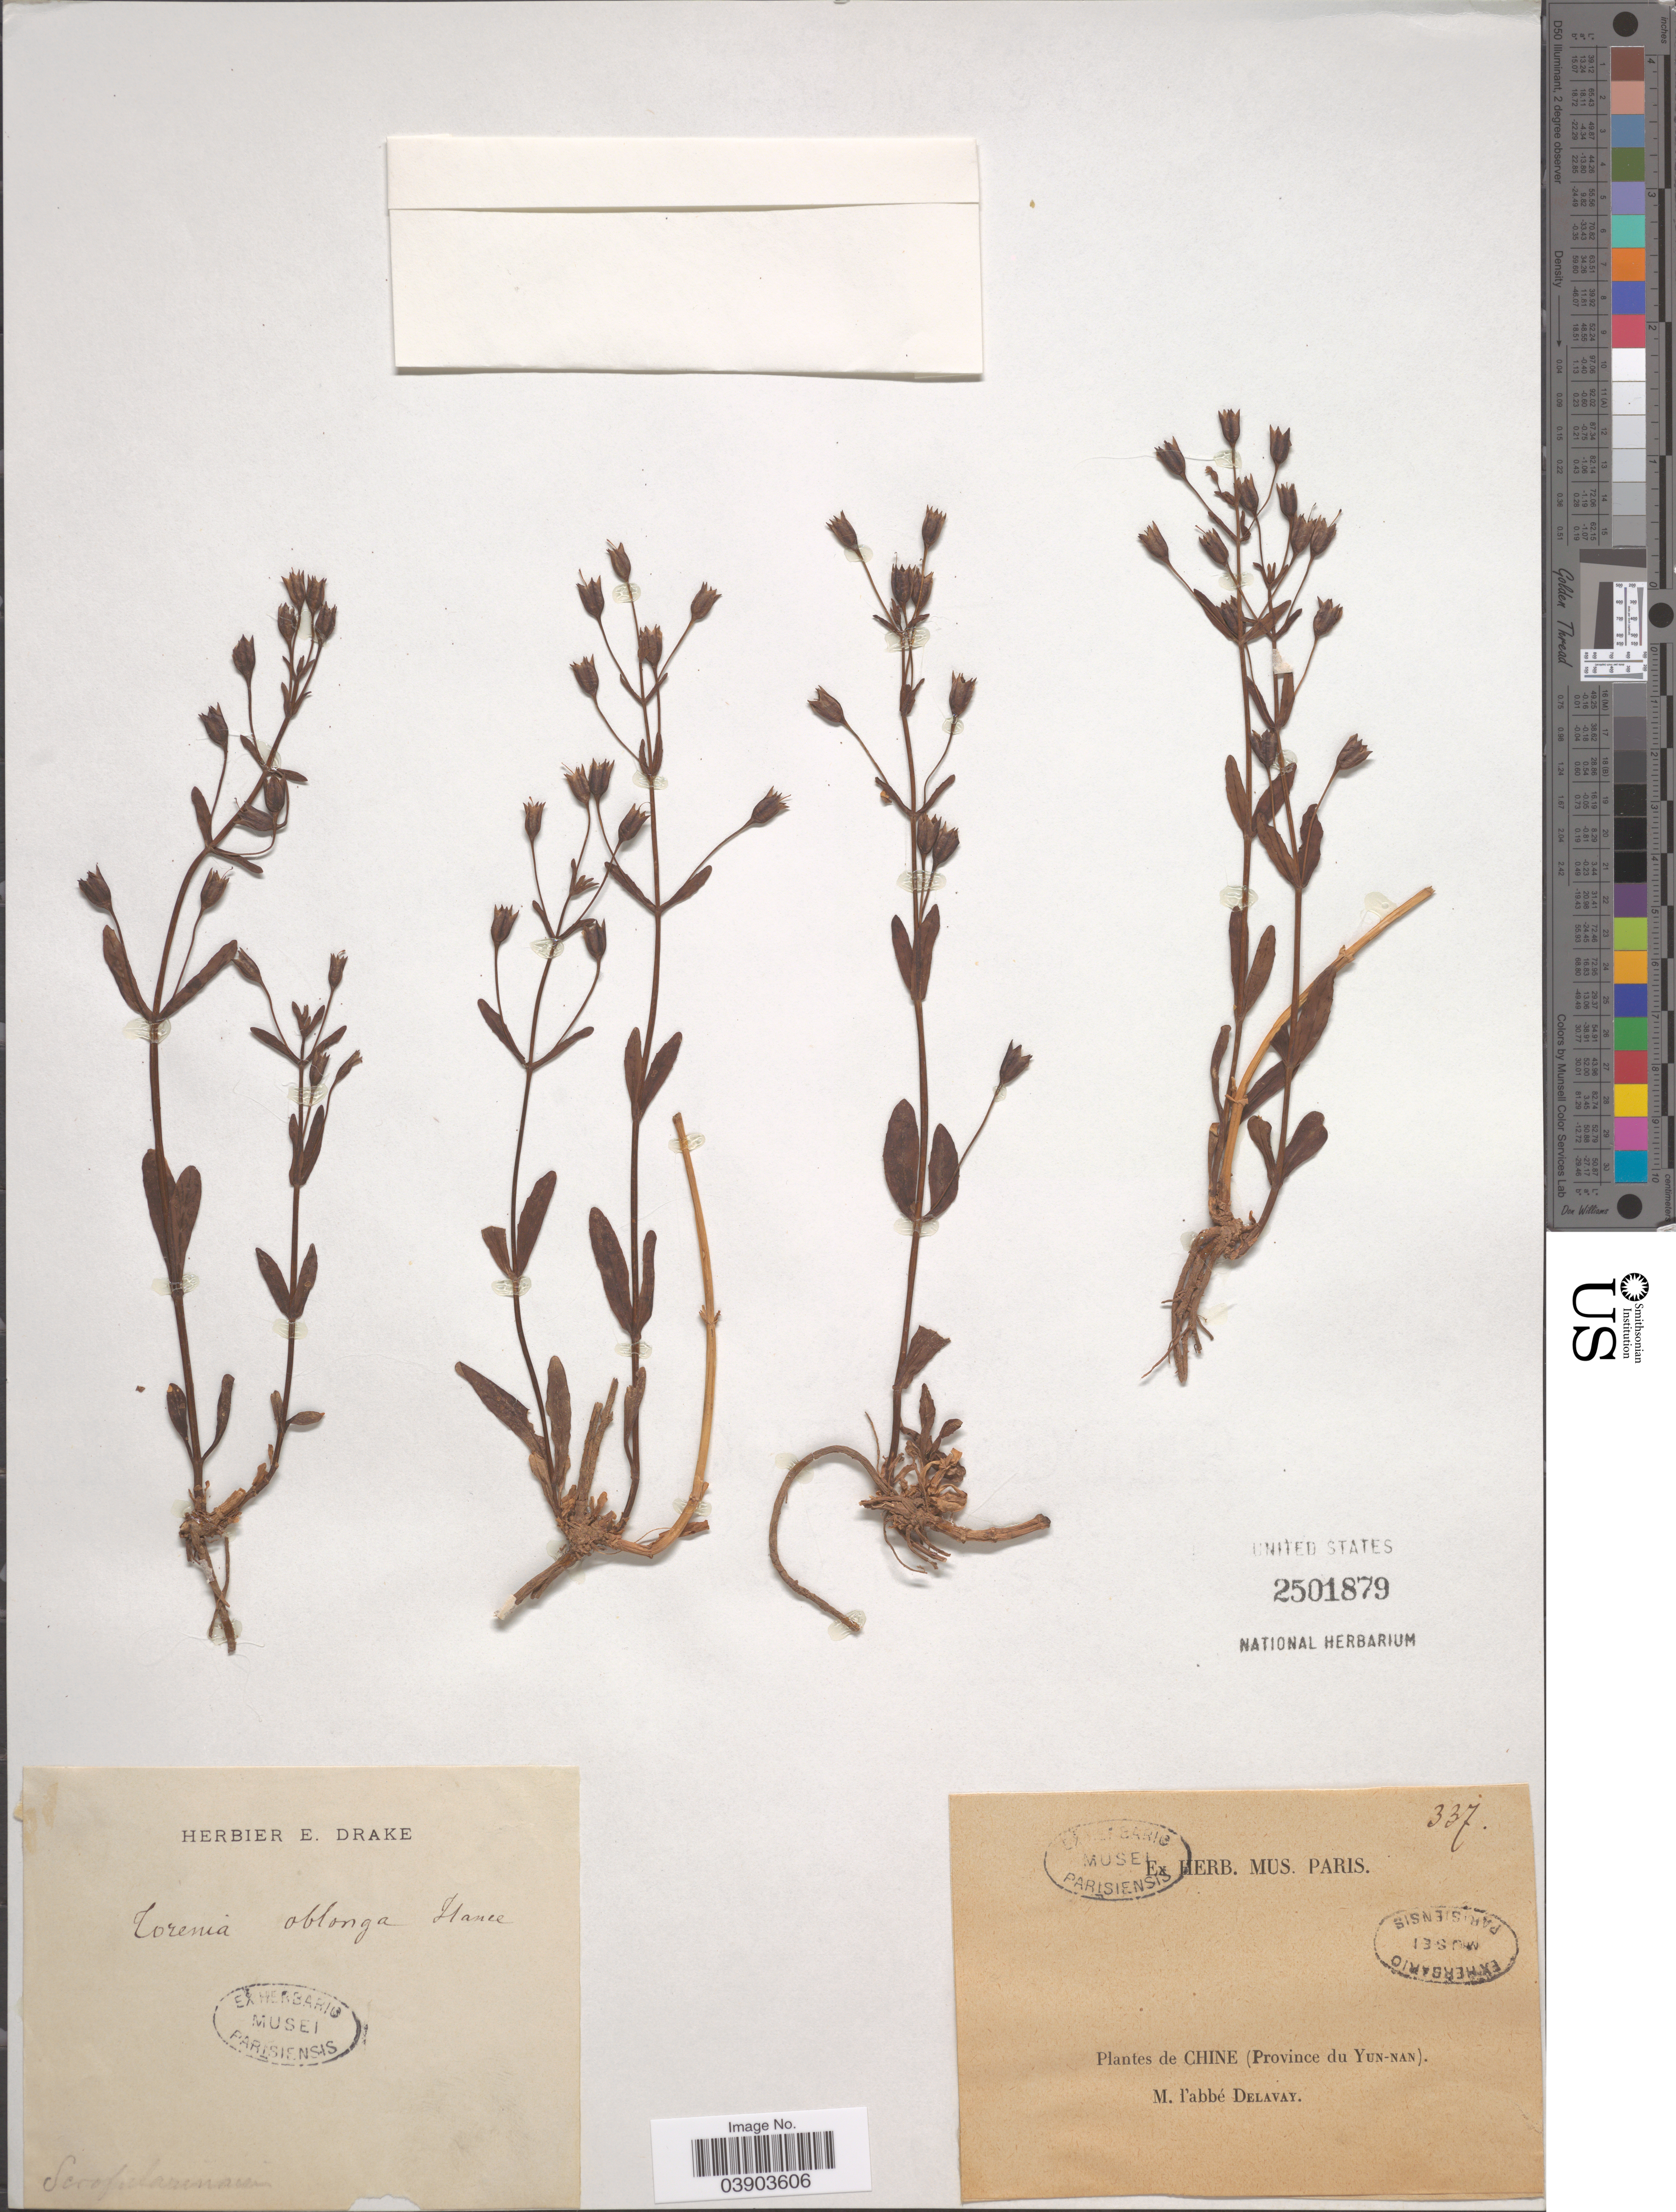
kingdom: Plantae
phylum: Tracheophyta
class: Magnoliopsida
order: Lamiales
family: Linderniaceae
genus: Torenia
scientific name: Torenia oblonga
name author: (Benth.) Hance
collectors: P. Delavay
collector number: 337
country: China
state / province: Yunnan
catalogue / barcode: US 2501879